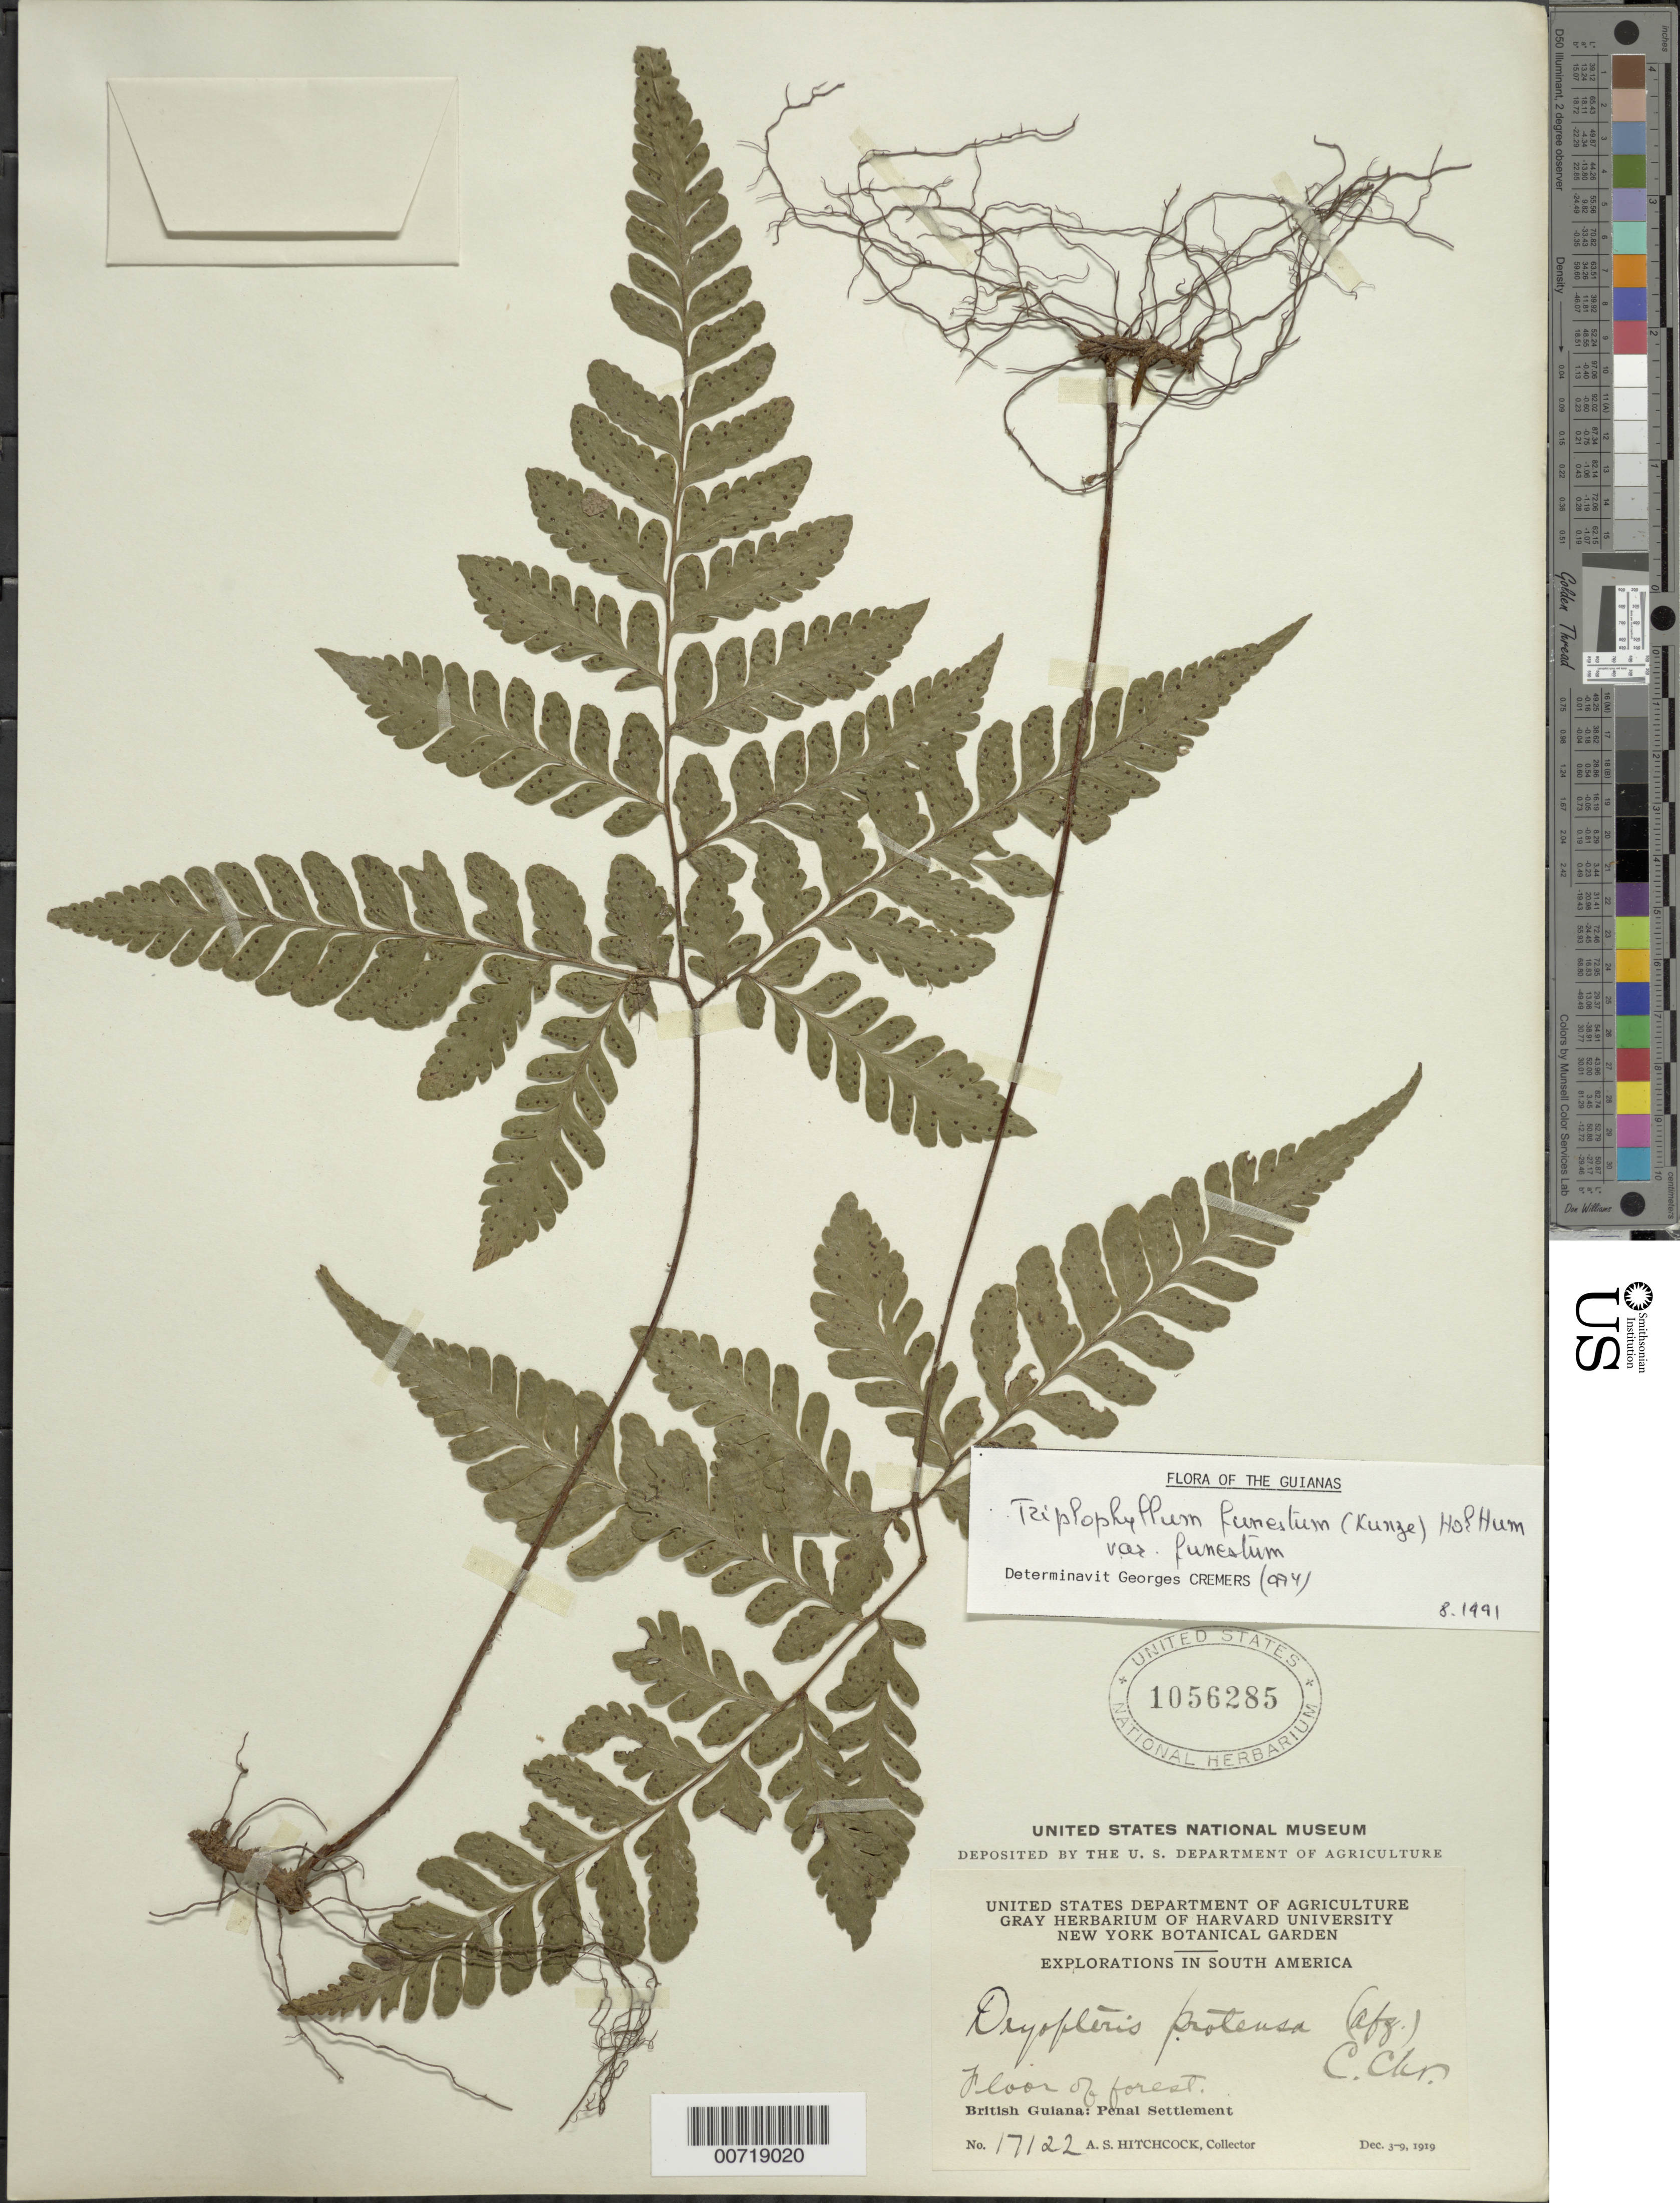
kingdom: Plantae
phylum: Tracheophyta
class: Polypodiopsida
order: Polypodiales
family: Tectariaceae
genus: Triplophyllum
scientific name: Triplophyllum funestum var. funestum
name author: (Kunze) Holttum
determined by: Cremers, Georges A.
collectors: A. S. Hitchcock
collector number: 17122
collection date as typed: Dec. 3-9, 1919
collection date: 1919-12-03/1919-12-09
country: Guyana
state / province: Cuyuni-Mazaruni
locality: Penal Settlement, on W side of Essequibo River, near mouth of Mazaruni River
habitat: Floor of forest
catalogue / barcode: US 1056285